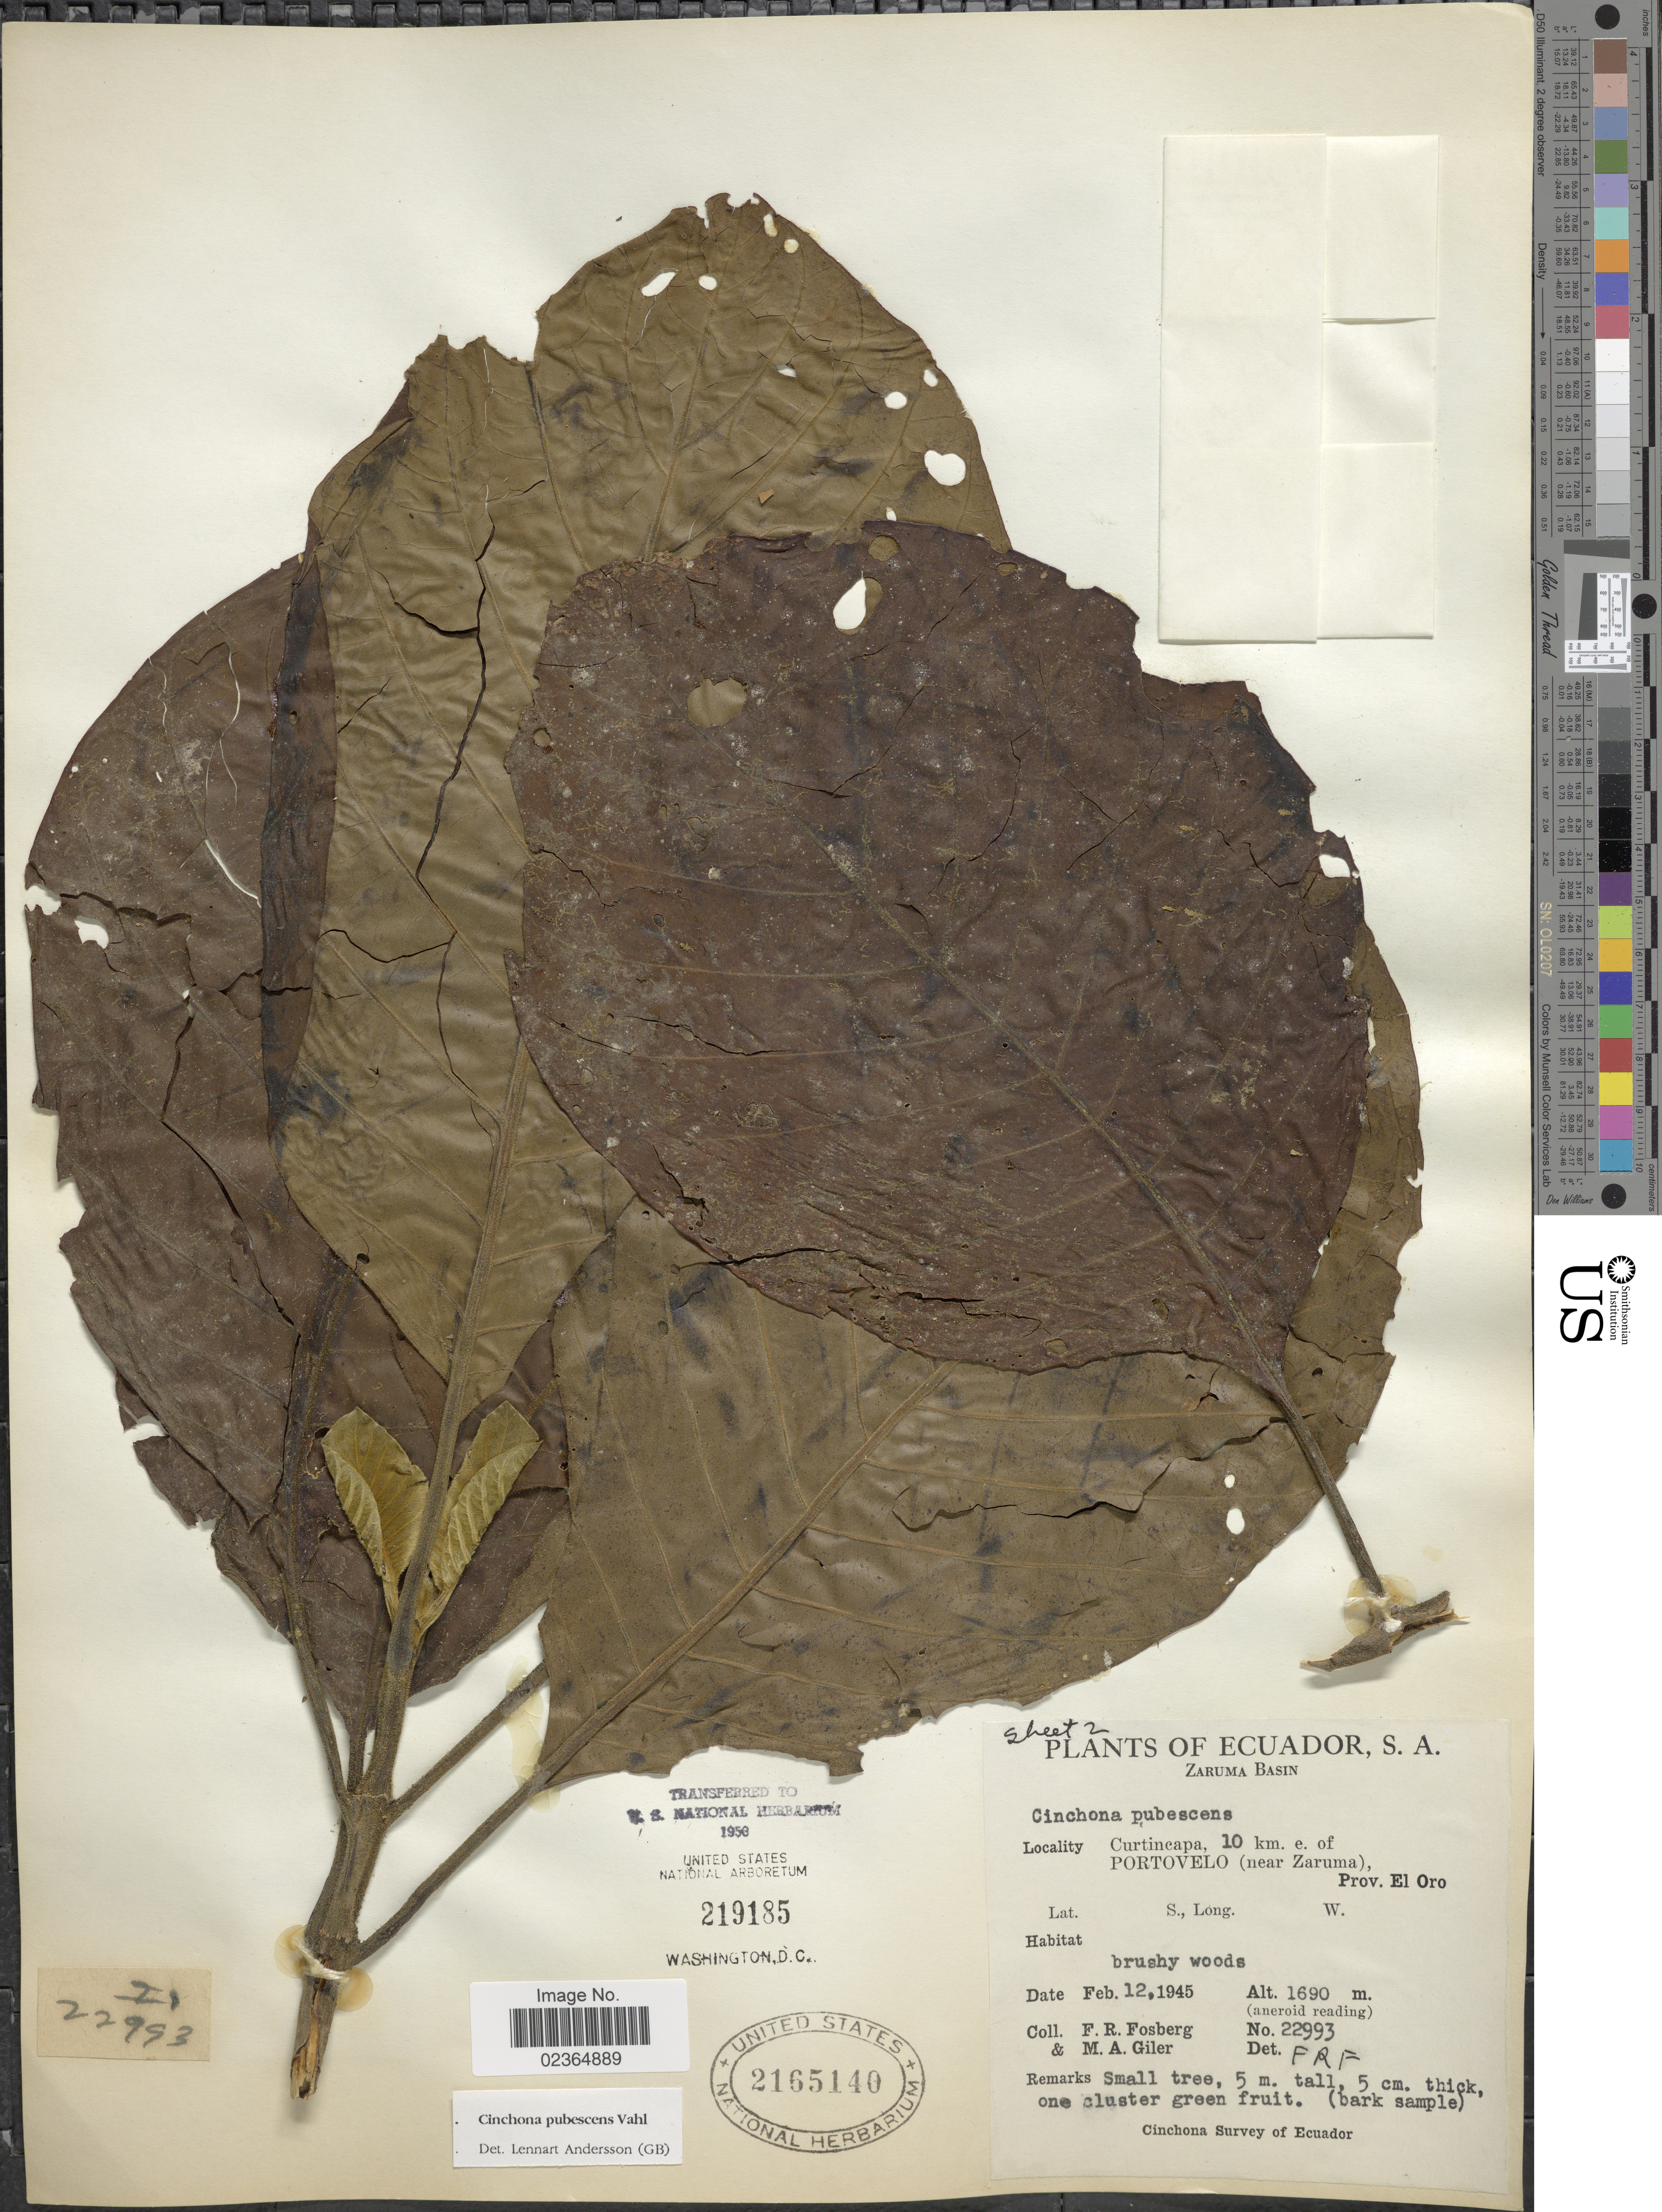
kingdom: Plantae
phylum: Tracheophyta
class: Magnoliopsida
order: Gentianales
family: Rubiaceae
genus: Cinchona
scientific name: Cinchona pubescens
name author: Vahl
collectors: F. R. Fosberg & M. Giler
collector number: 22993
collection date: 1945-02-12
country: Ecuador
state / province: El Oro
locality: Zaruma Basin. Curtincapa, 10 km. e. of Portovelo (near Zaruma)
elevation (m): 1690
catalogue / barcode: US 2165140